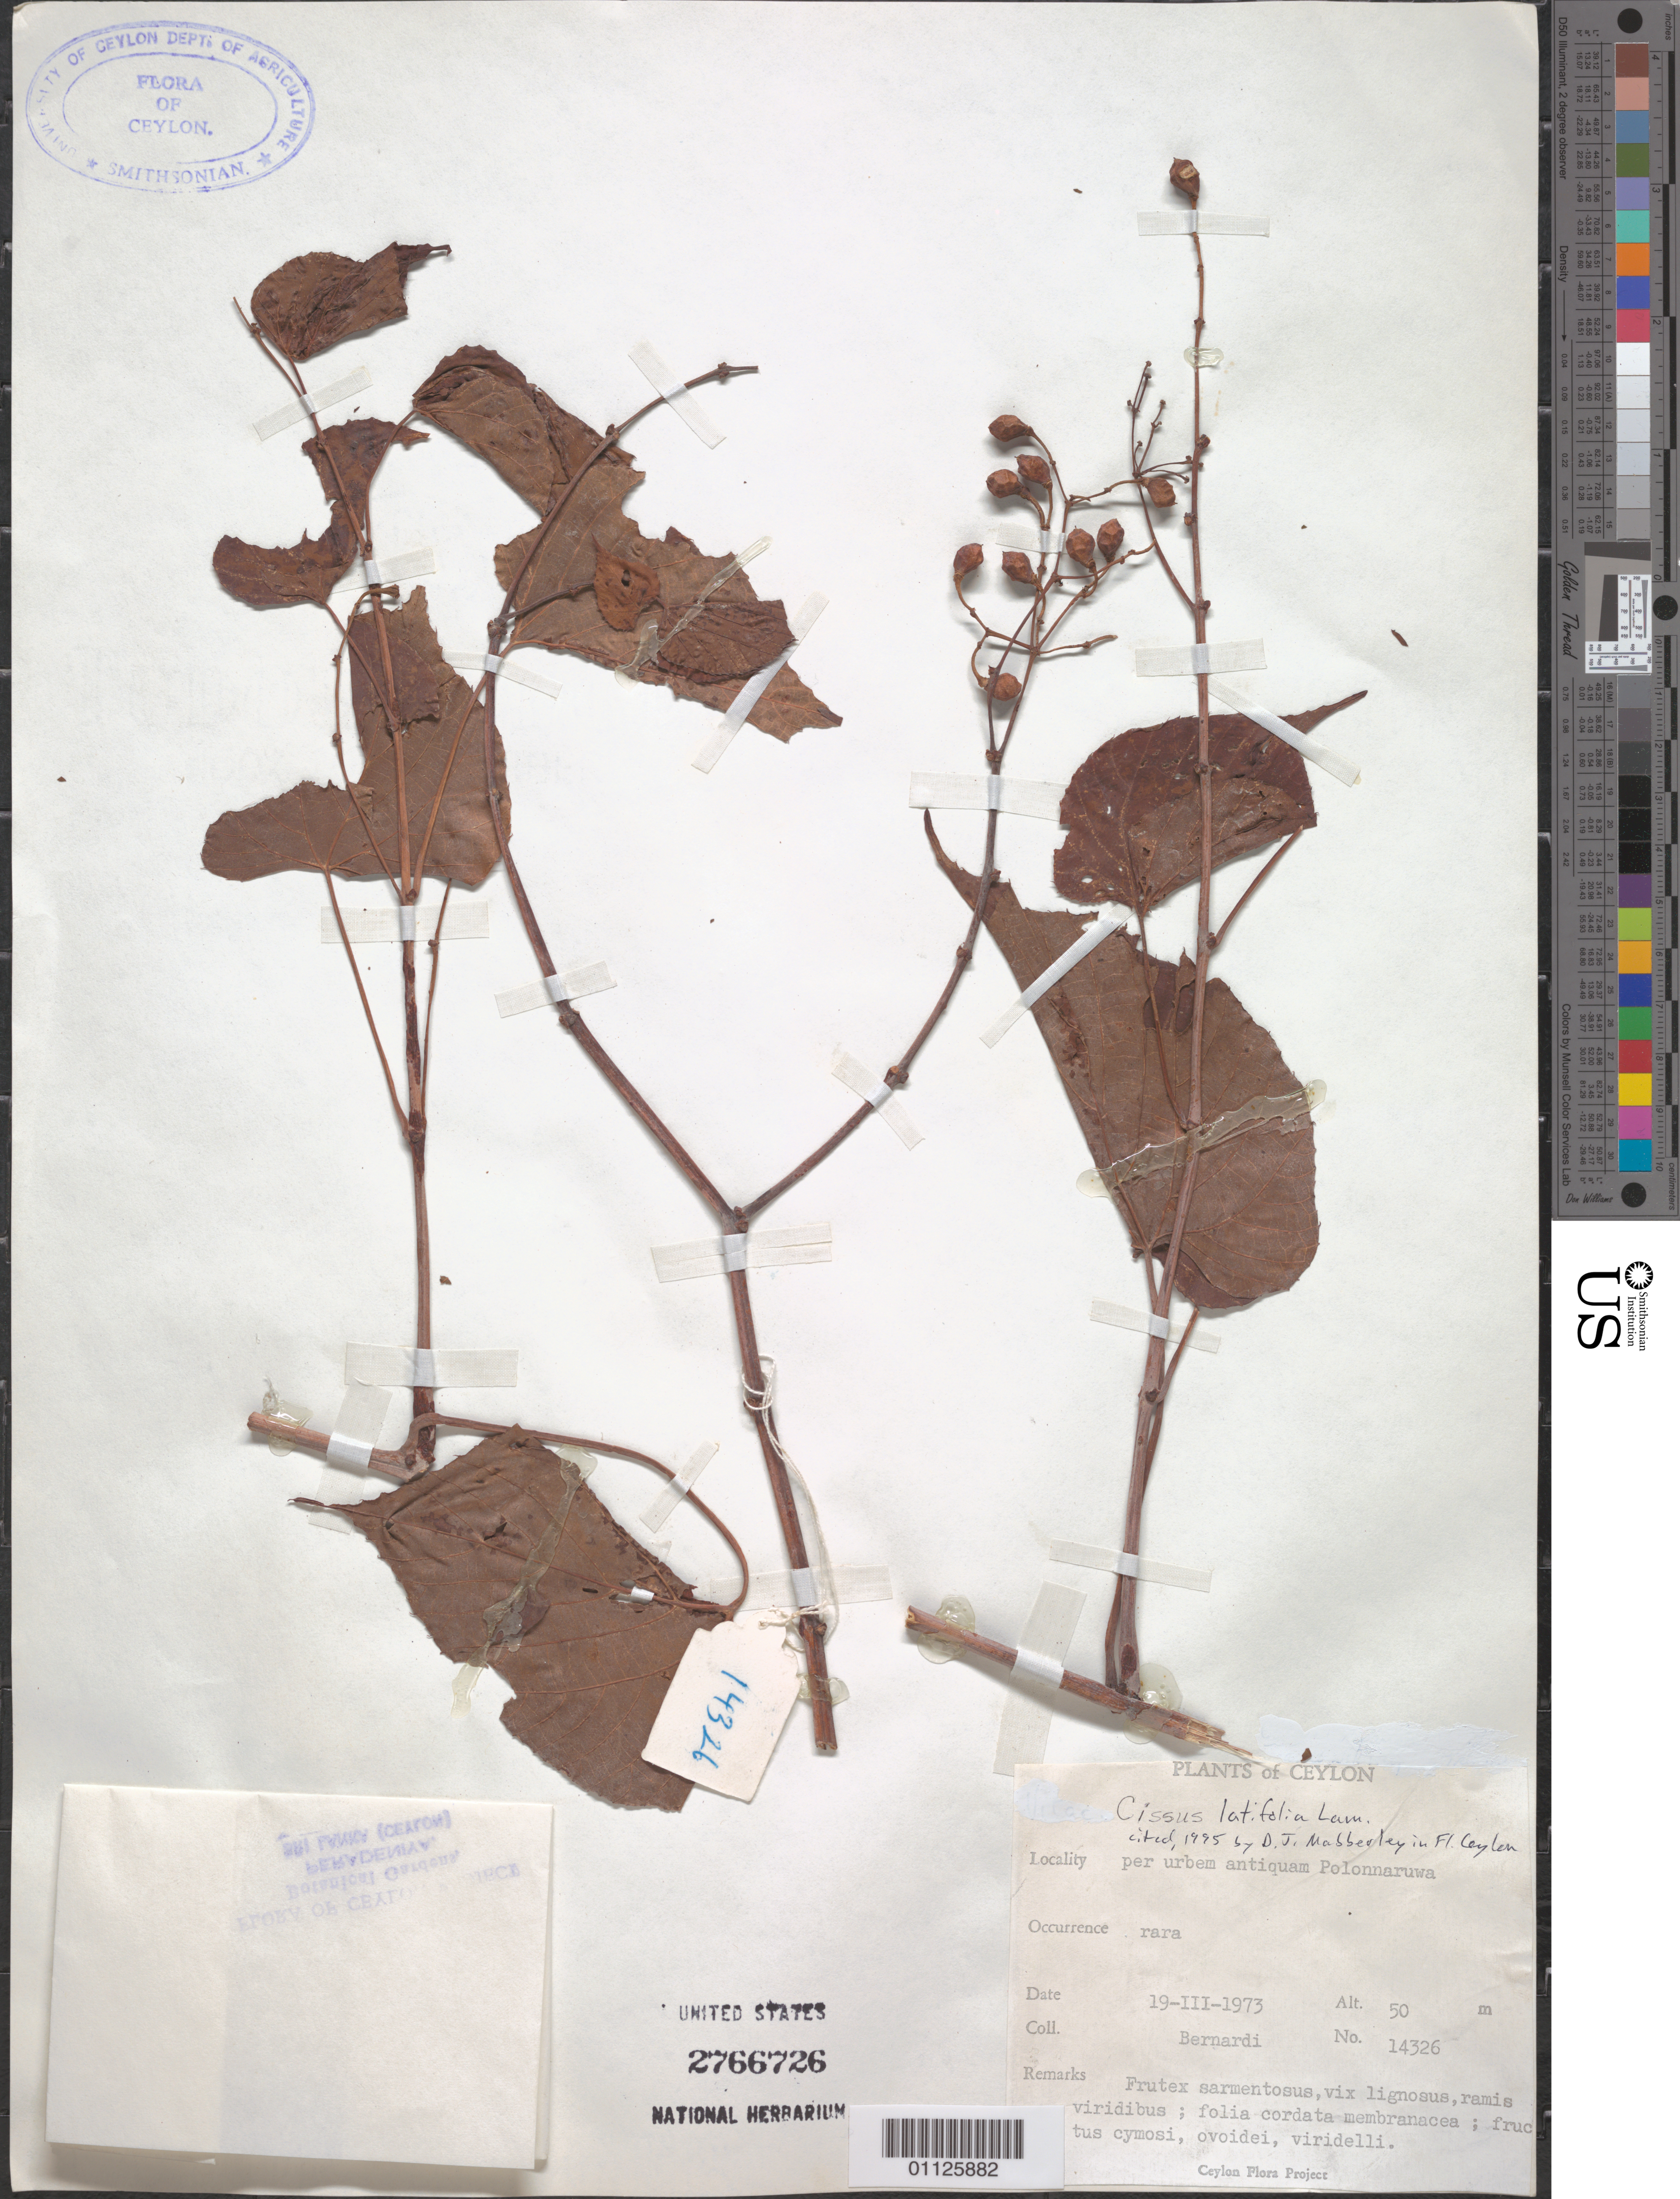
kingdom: Plantae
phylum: Tracheophyta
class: Magnoliopsida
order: Vitales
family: Vitaceae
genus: Cissus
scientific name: Cissus latifolia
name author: Lam.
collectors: L. Bernardi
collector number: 14326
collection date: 1973-03-19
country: Sri Lanka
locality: Per urbem antiquam Polonnaruwa.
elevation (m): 50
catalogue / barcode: US 2766726